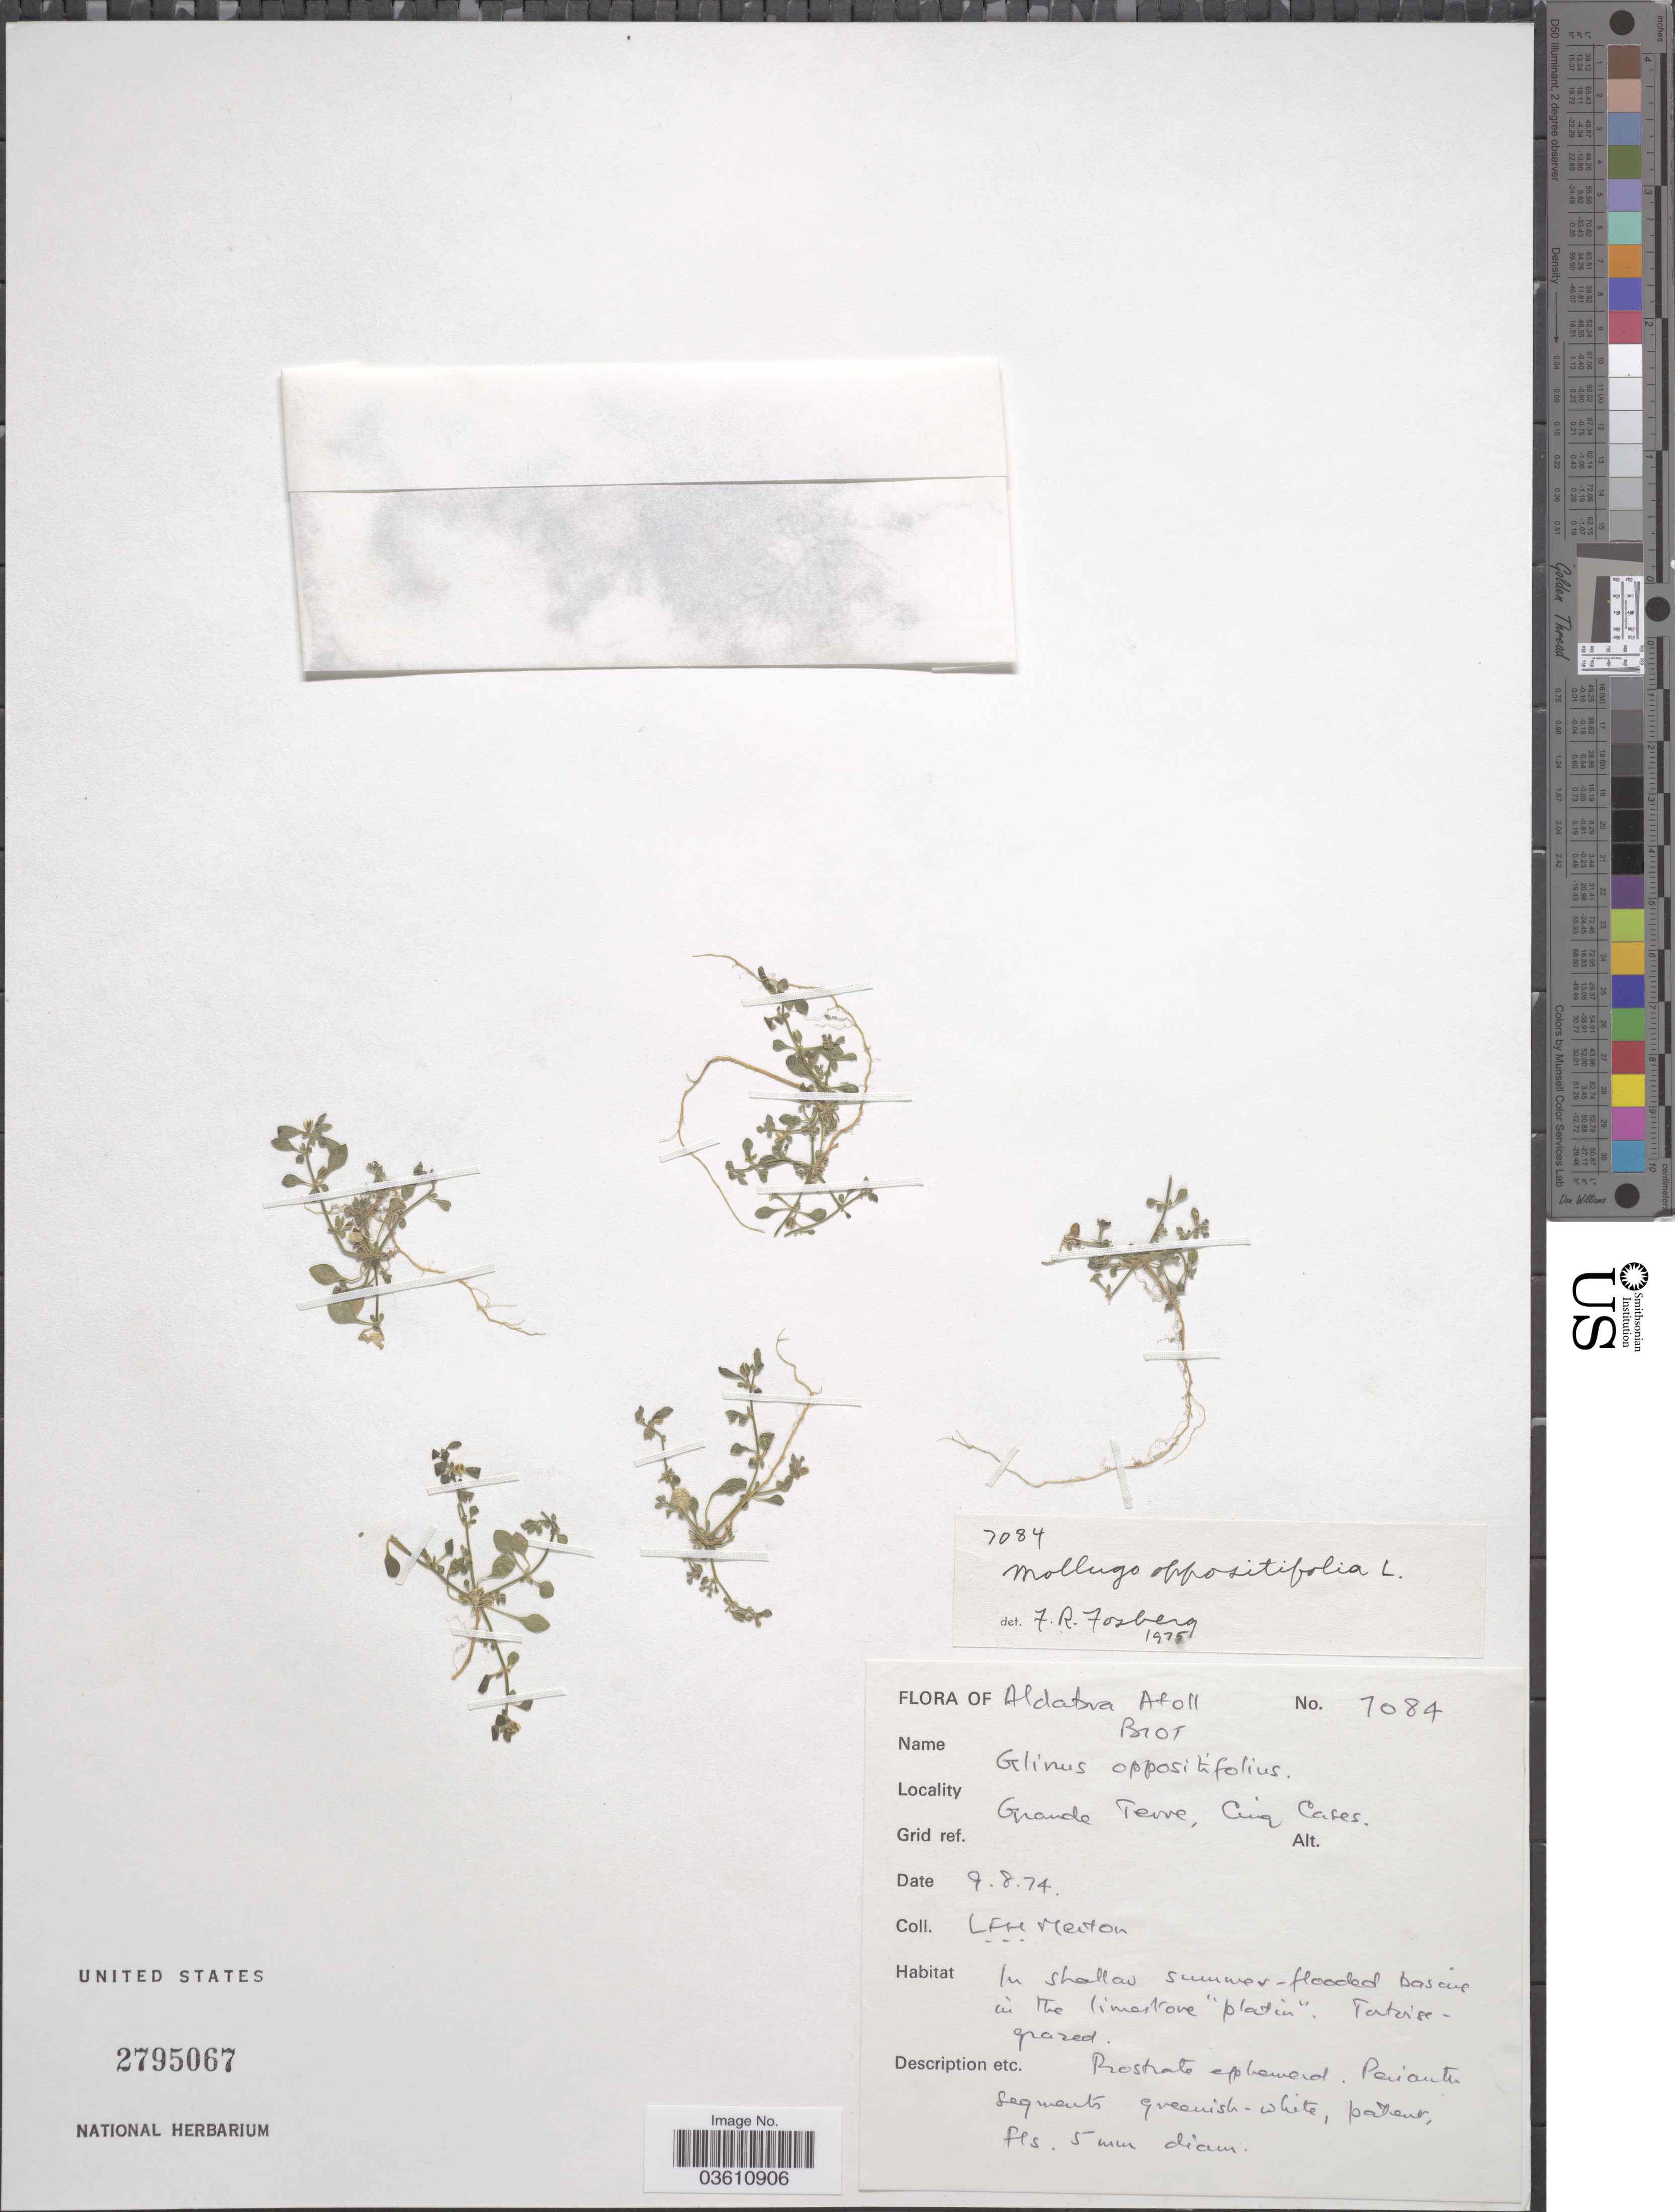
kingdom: Plantae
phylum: Tracheophyta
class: Magnoliopsida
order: Caryophyllales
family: Molluginaceae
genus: Glinus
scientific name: Glinus oppositifolius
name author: (L.) Aug. DC.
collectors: L. Merton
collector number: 7084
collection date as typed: Transcribed d/m/y: 9/8/74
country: Seychelles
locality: Aldabra Atoll. Biot. Grande Terre, Cinq Cases.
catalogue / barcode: US 2795067